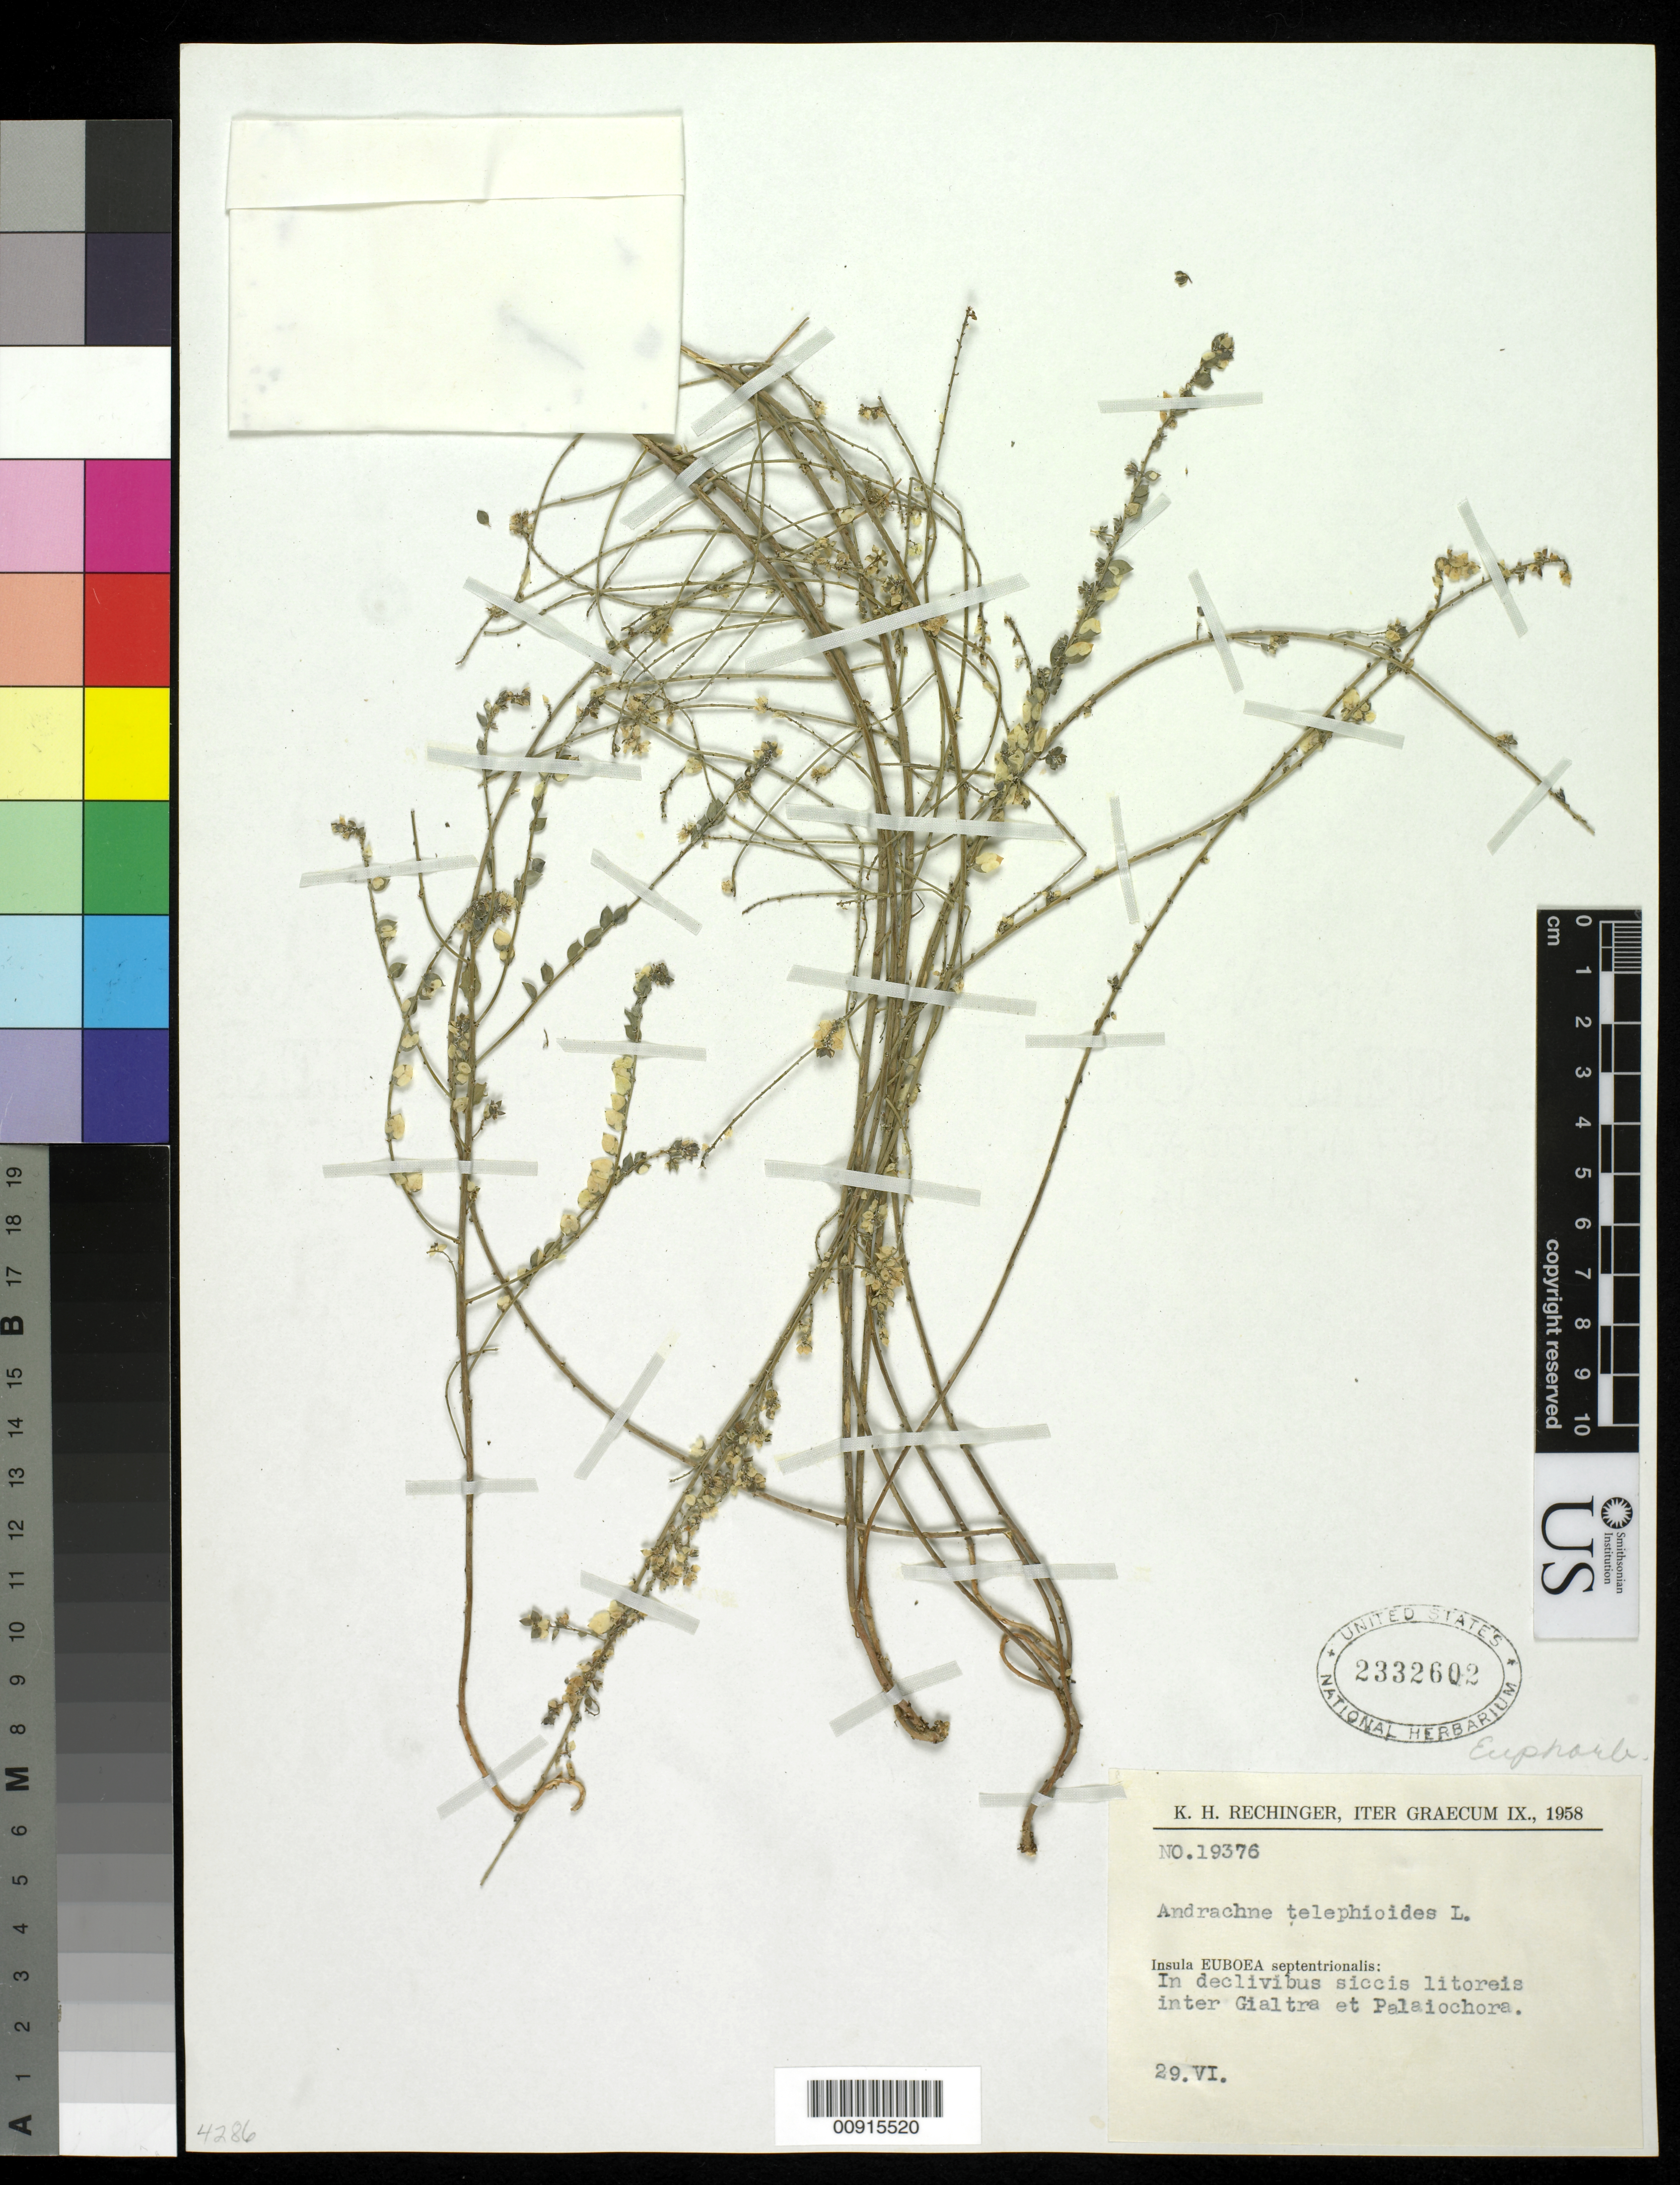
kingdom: Plantae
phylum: Tracheophyta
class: Magnoliopsida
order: Malpighiales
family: Phyllanthaceae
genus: Andrachne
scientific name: Andrachne telephioides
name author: L.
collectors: K. H. Rechinger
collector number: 19376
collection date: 1958-06-29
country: Greece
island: Euboea Island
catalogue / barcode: US 2332602